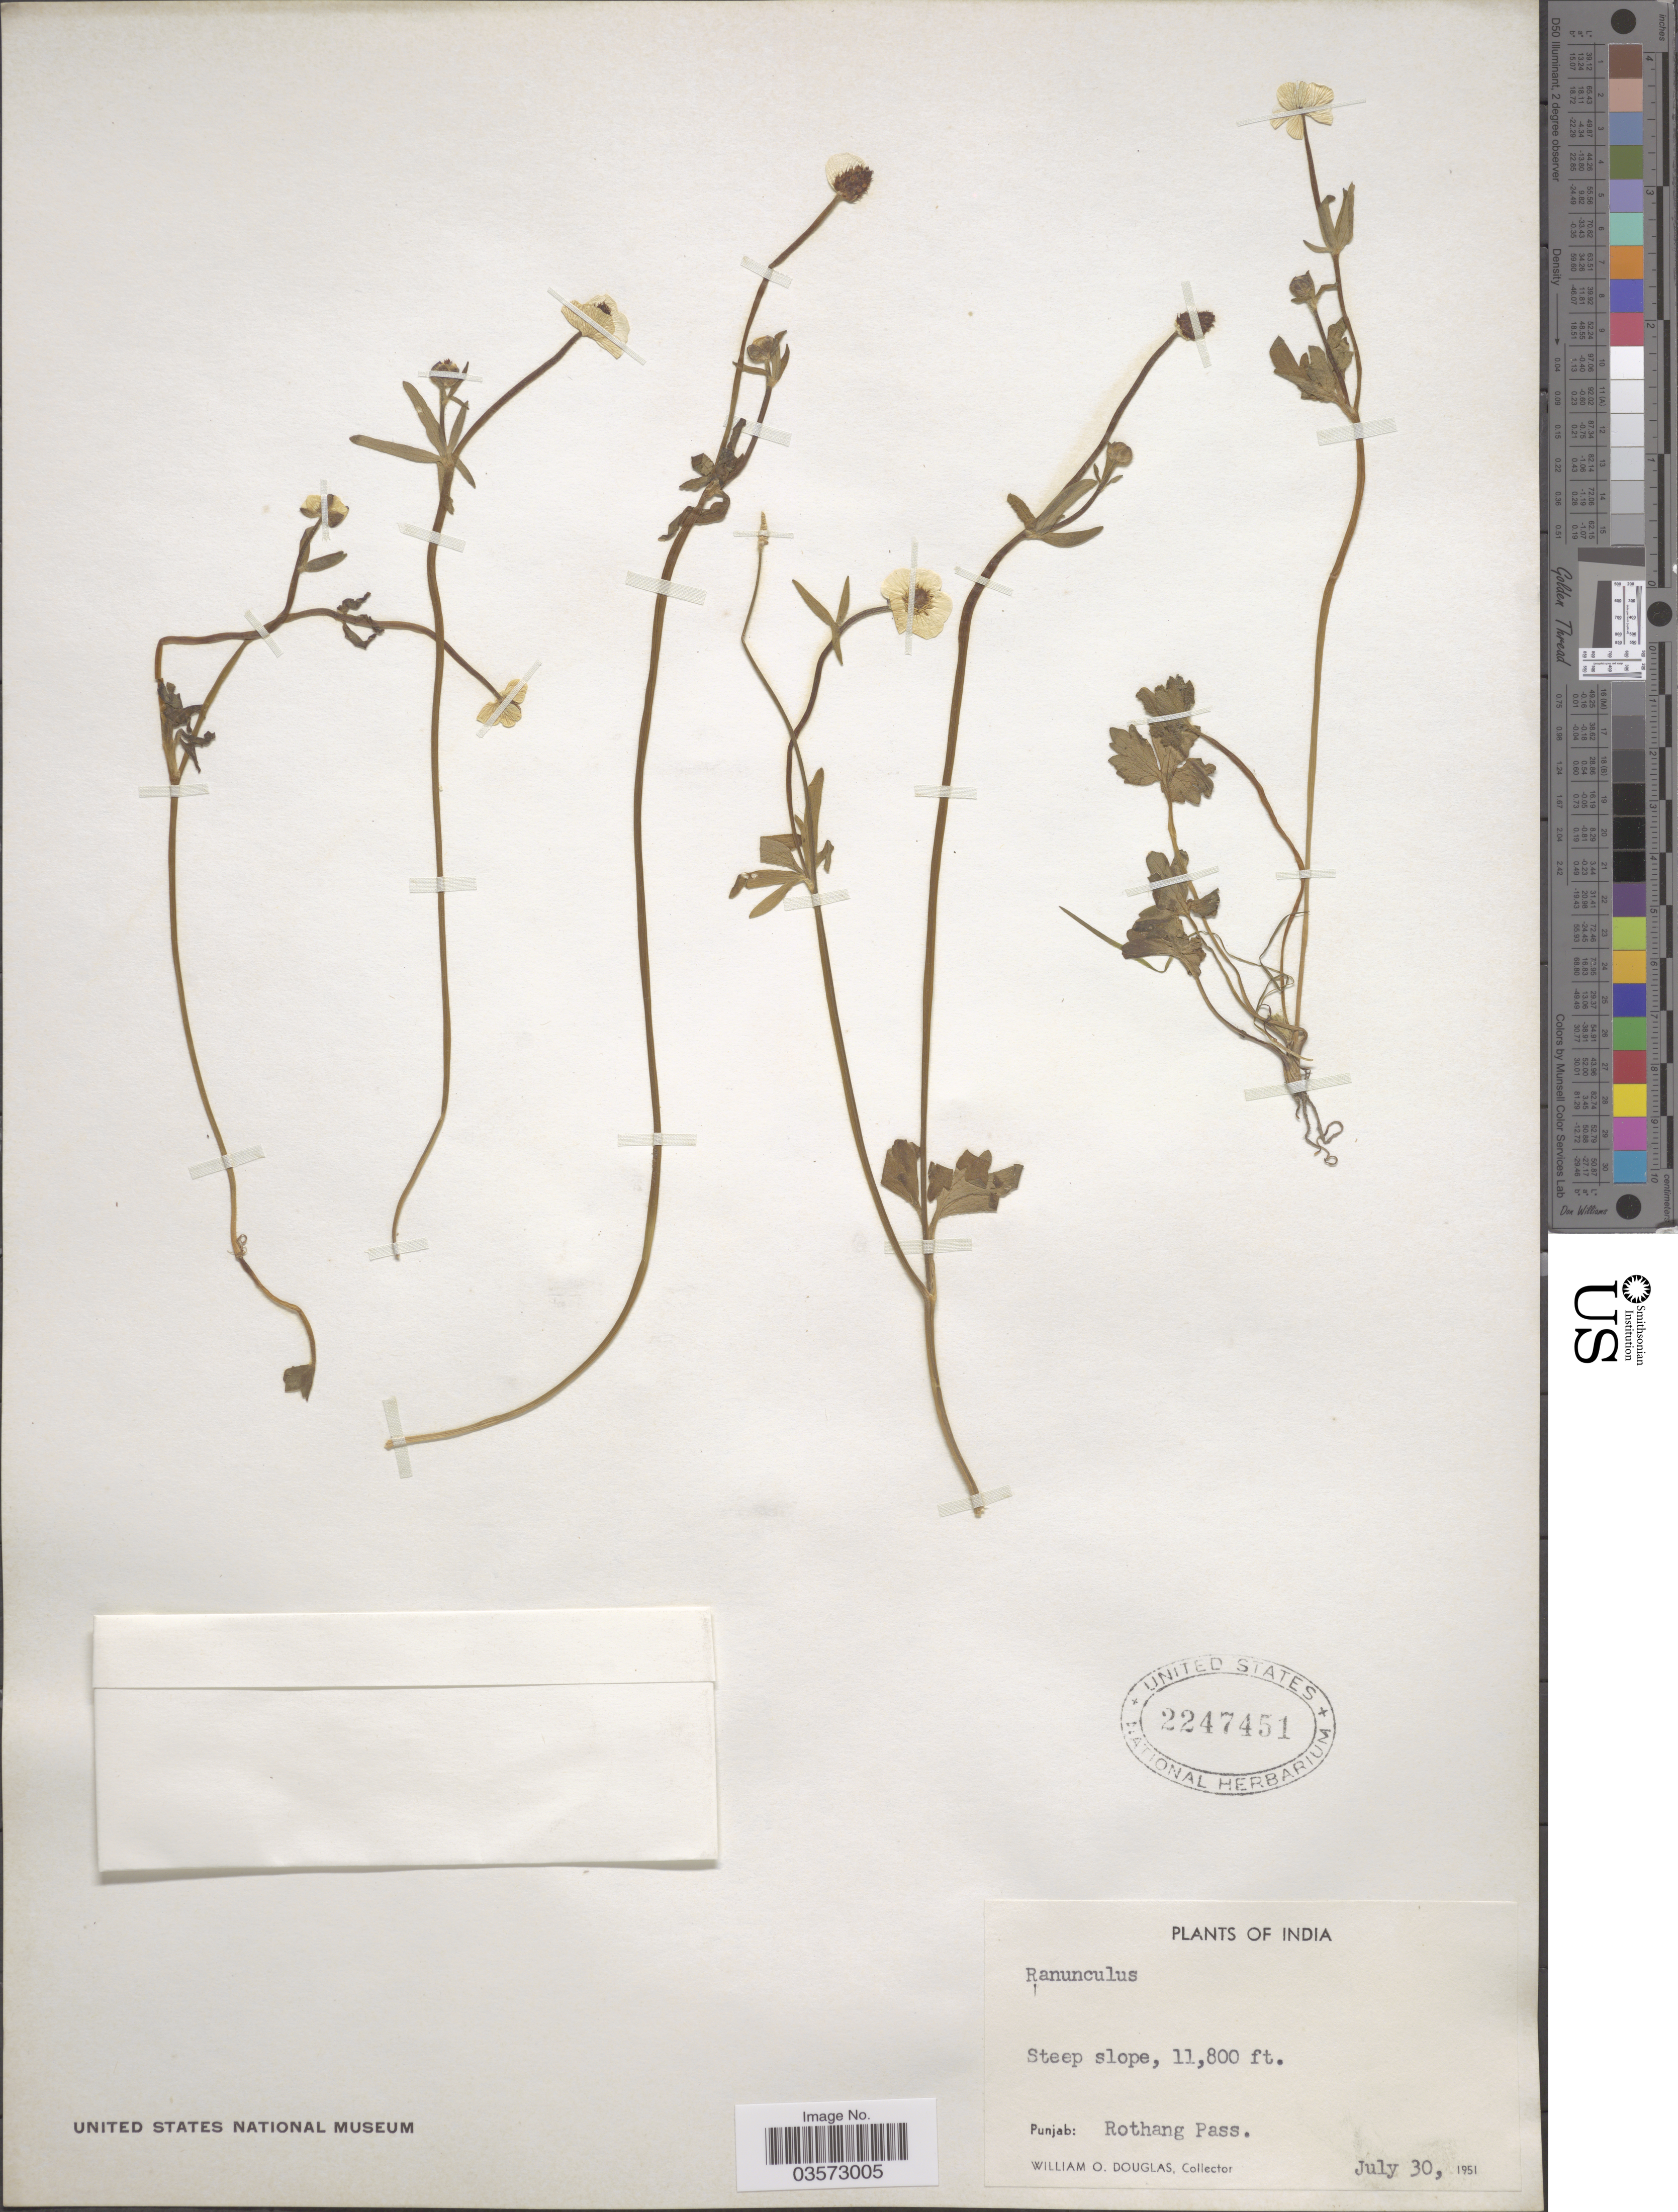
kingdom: Plantae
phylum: Tracheophyta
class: Magnoliopsida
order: Ranunculales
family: Ranunculaceae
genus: Ranunculus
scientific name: Ranunculus sp.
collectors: W. Douglas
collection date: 1951-07-30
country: India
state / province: Punjab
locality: Rothang Pass.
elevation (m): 3597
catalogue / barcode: US 2247451